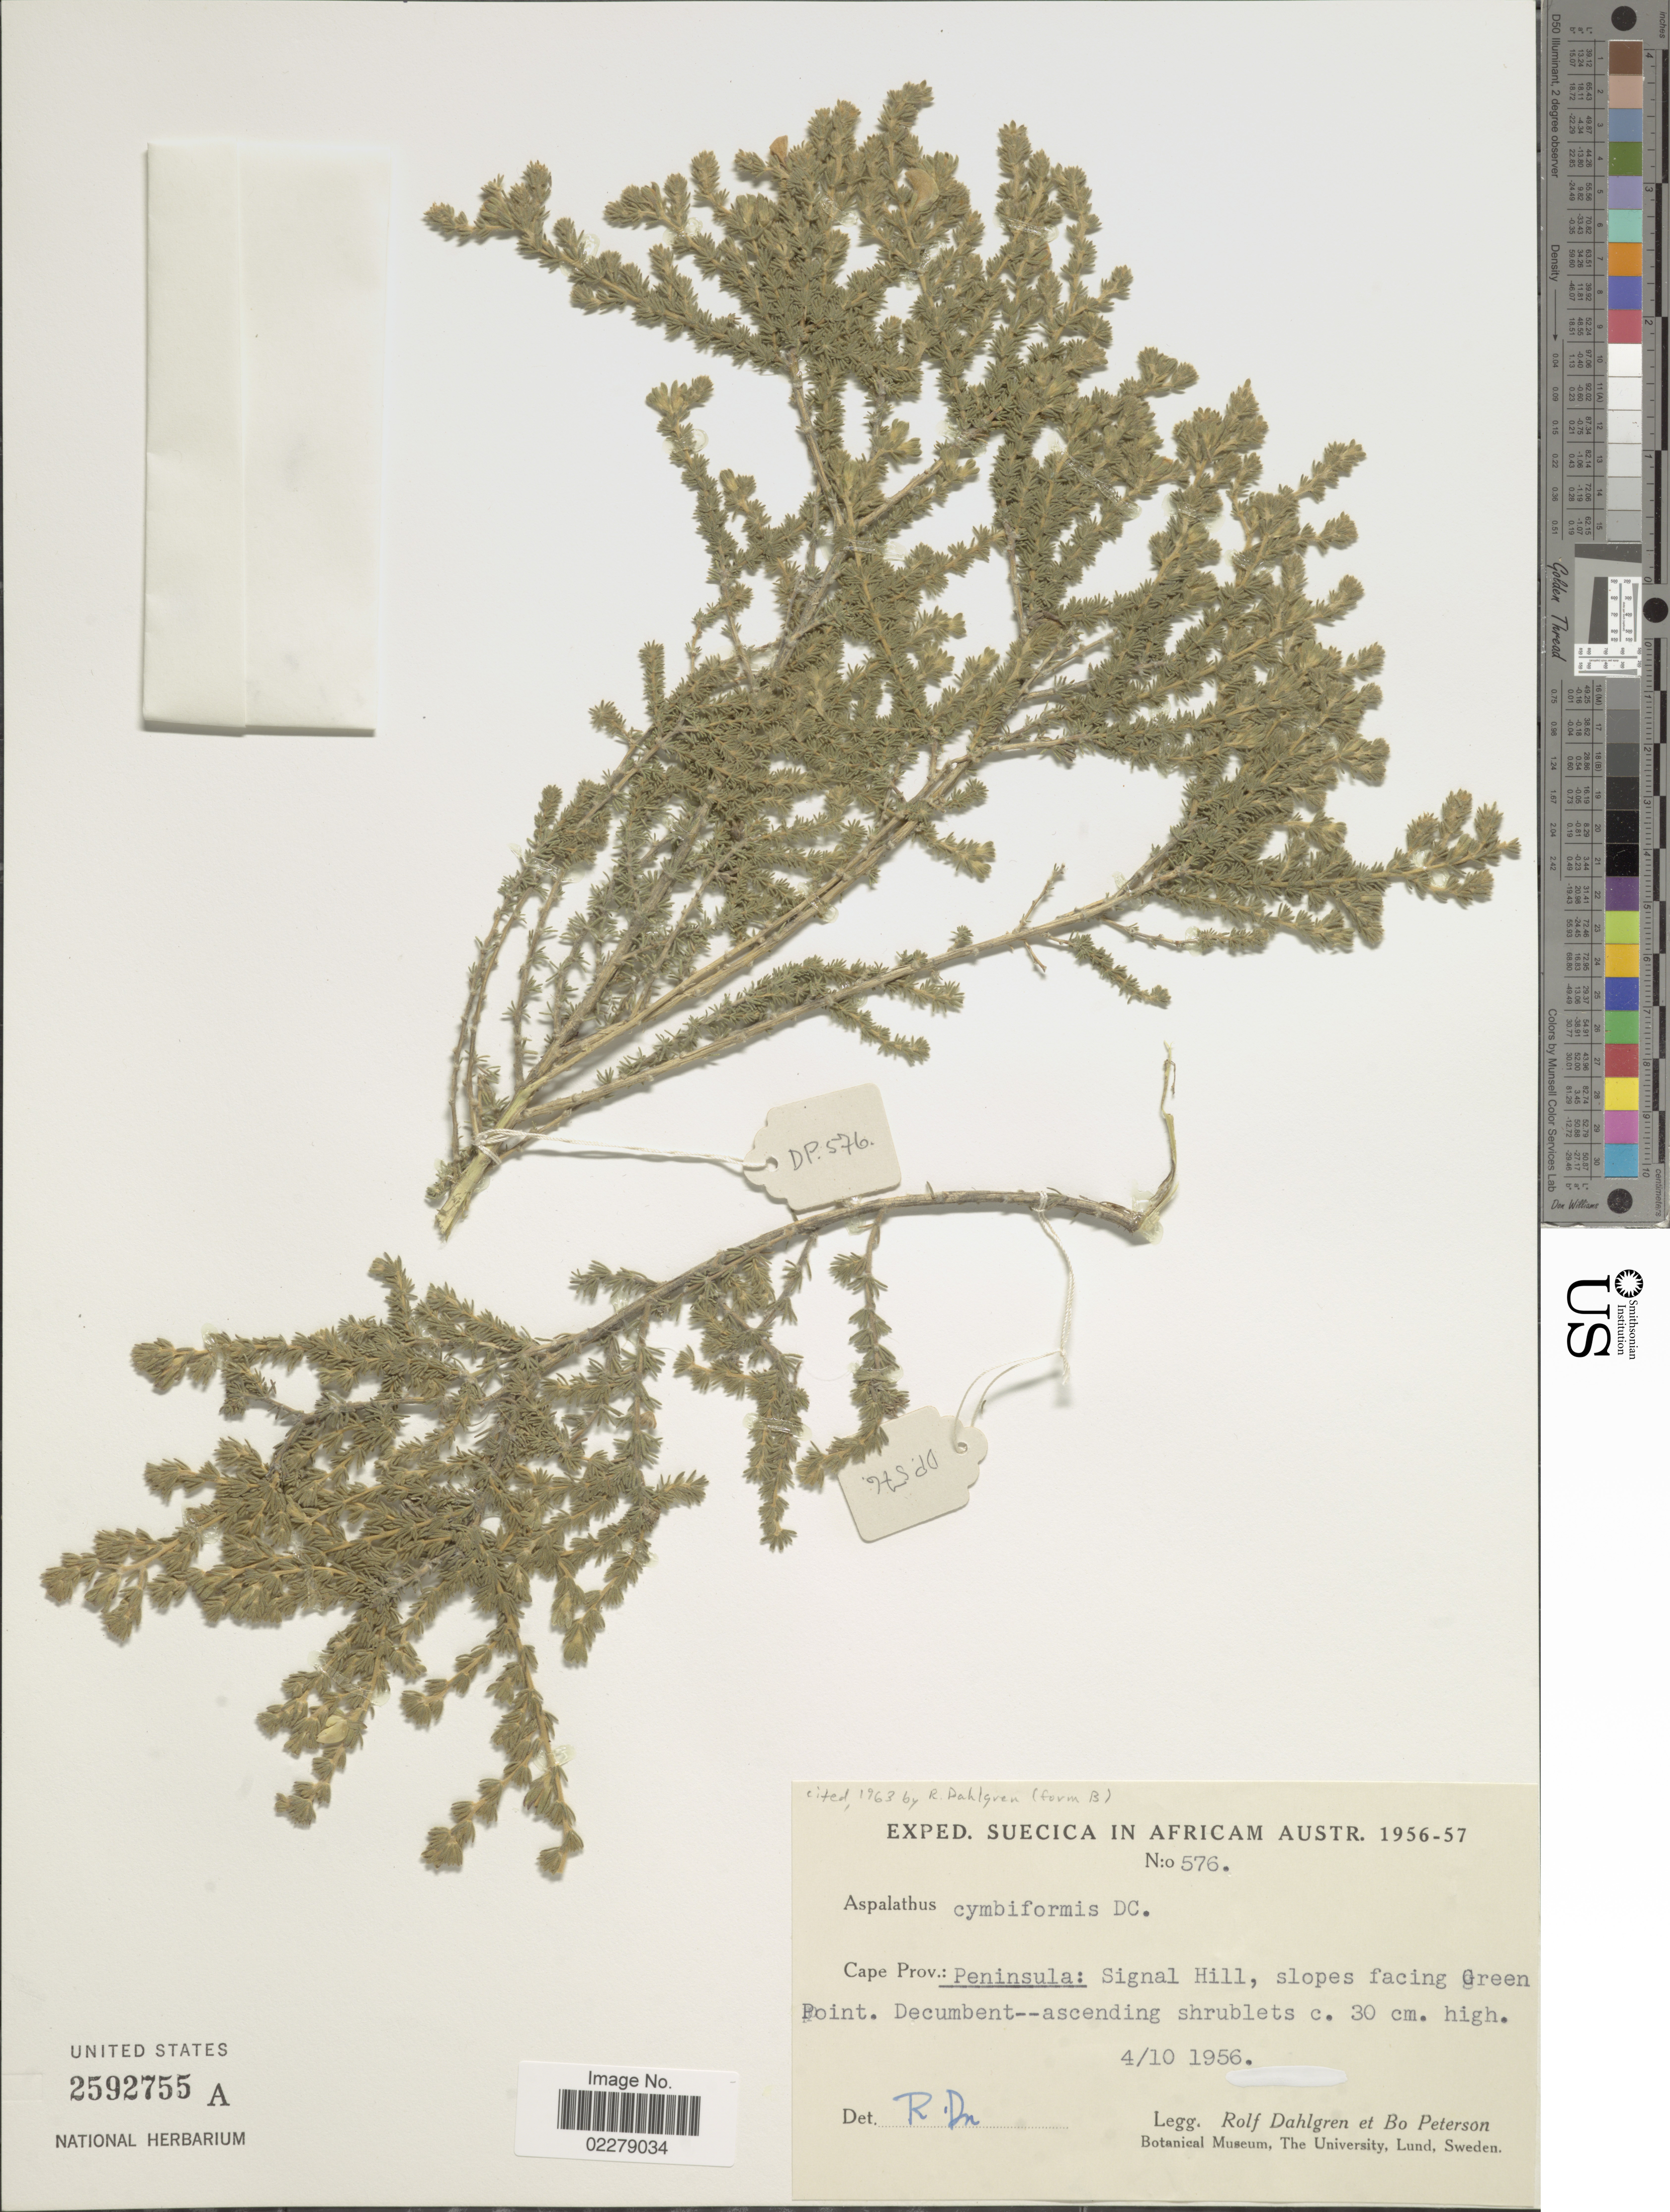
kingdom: Plantae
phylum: Tracheophyta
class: Magnoliopsida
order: Fabales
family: Fabaceae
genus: Aspalathus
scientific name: Aspalathus cymbiformis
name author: DC.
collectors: R. Dahlgren & B. H. Peterson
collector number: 576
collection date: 1956-10-04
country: South Africa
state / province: Western Cape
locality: Peninsula: Signal Hill, slopes facing Green Point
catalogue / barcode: US 2592755A